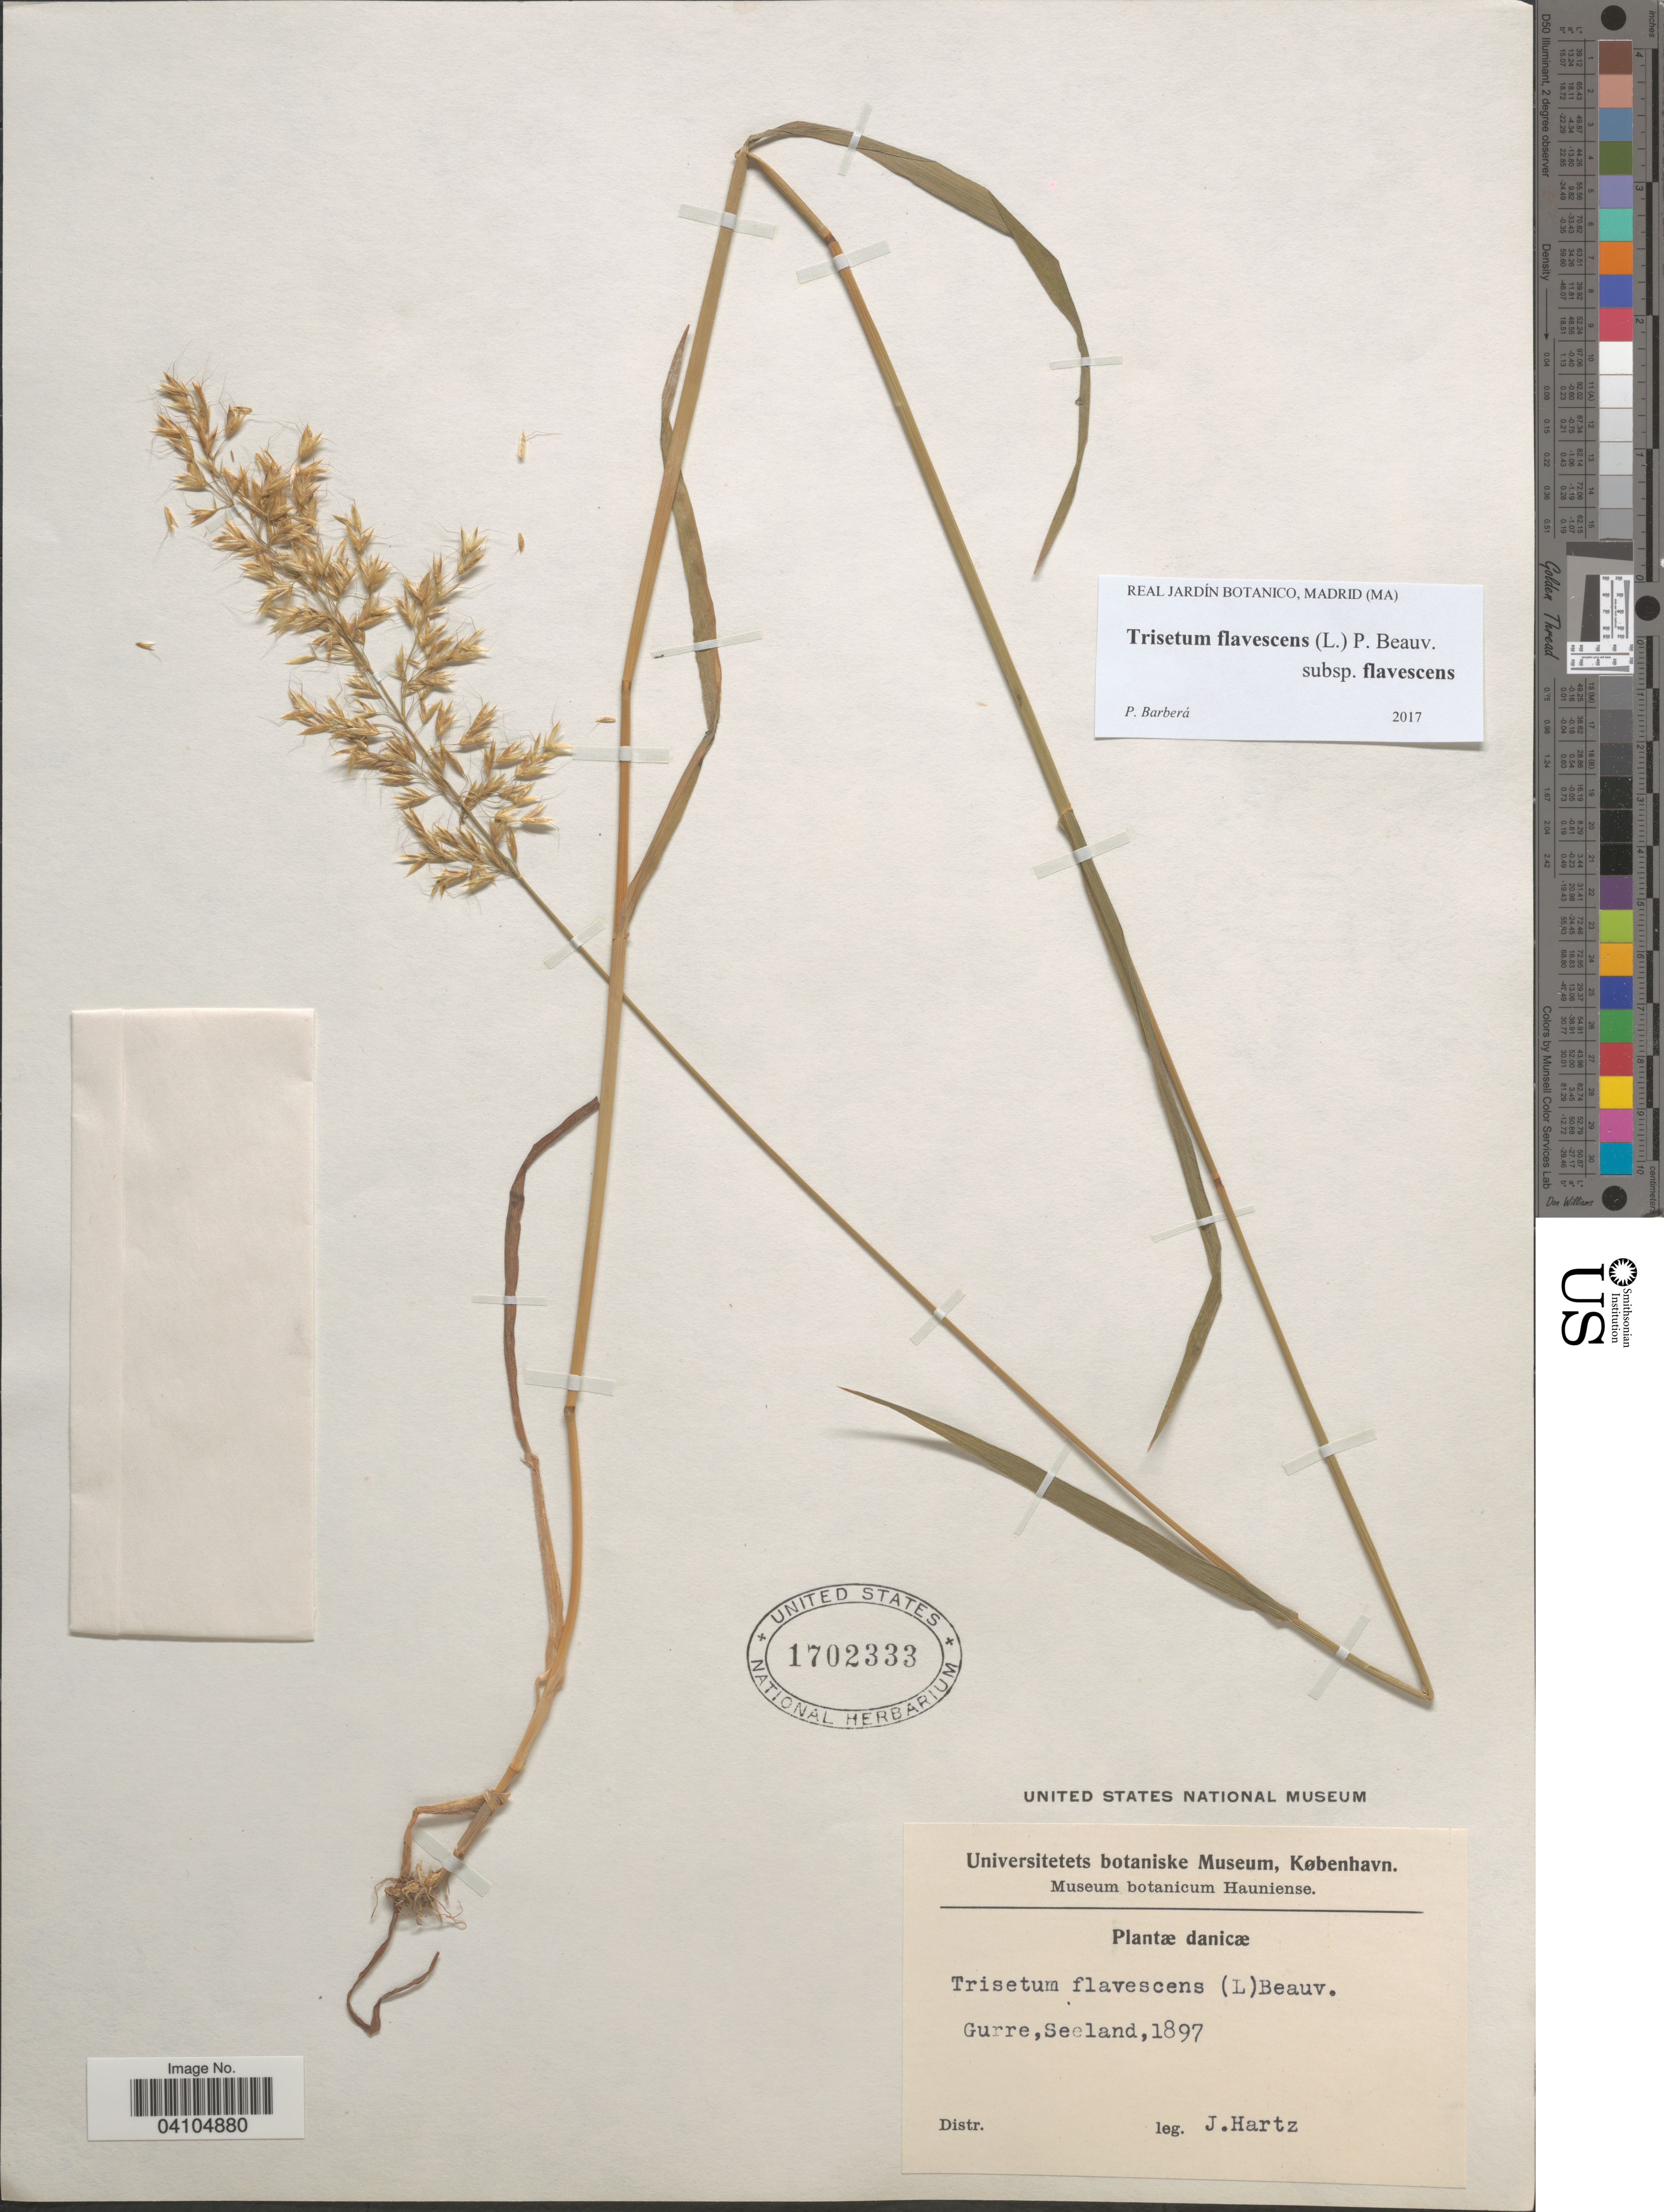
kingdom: Plantae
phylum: Tracheophyta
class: Liliopsida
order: Poales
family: Poaceae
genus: Trisetum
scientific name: Trisetum flavescens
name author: (L.) P. Beauv.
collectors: J. Hartz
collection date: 1897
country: Denmark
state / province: Sjæland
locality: Danicæ. Gurre, Seeland.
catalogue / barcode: US 1702333